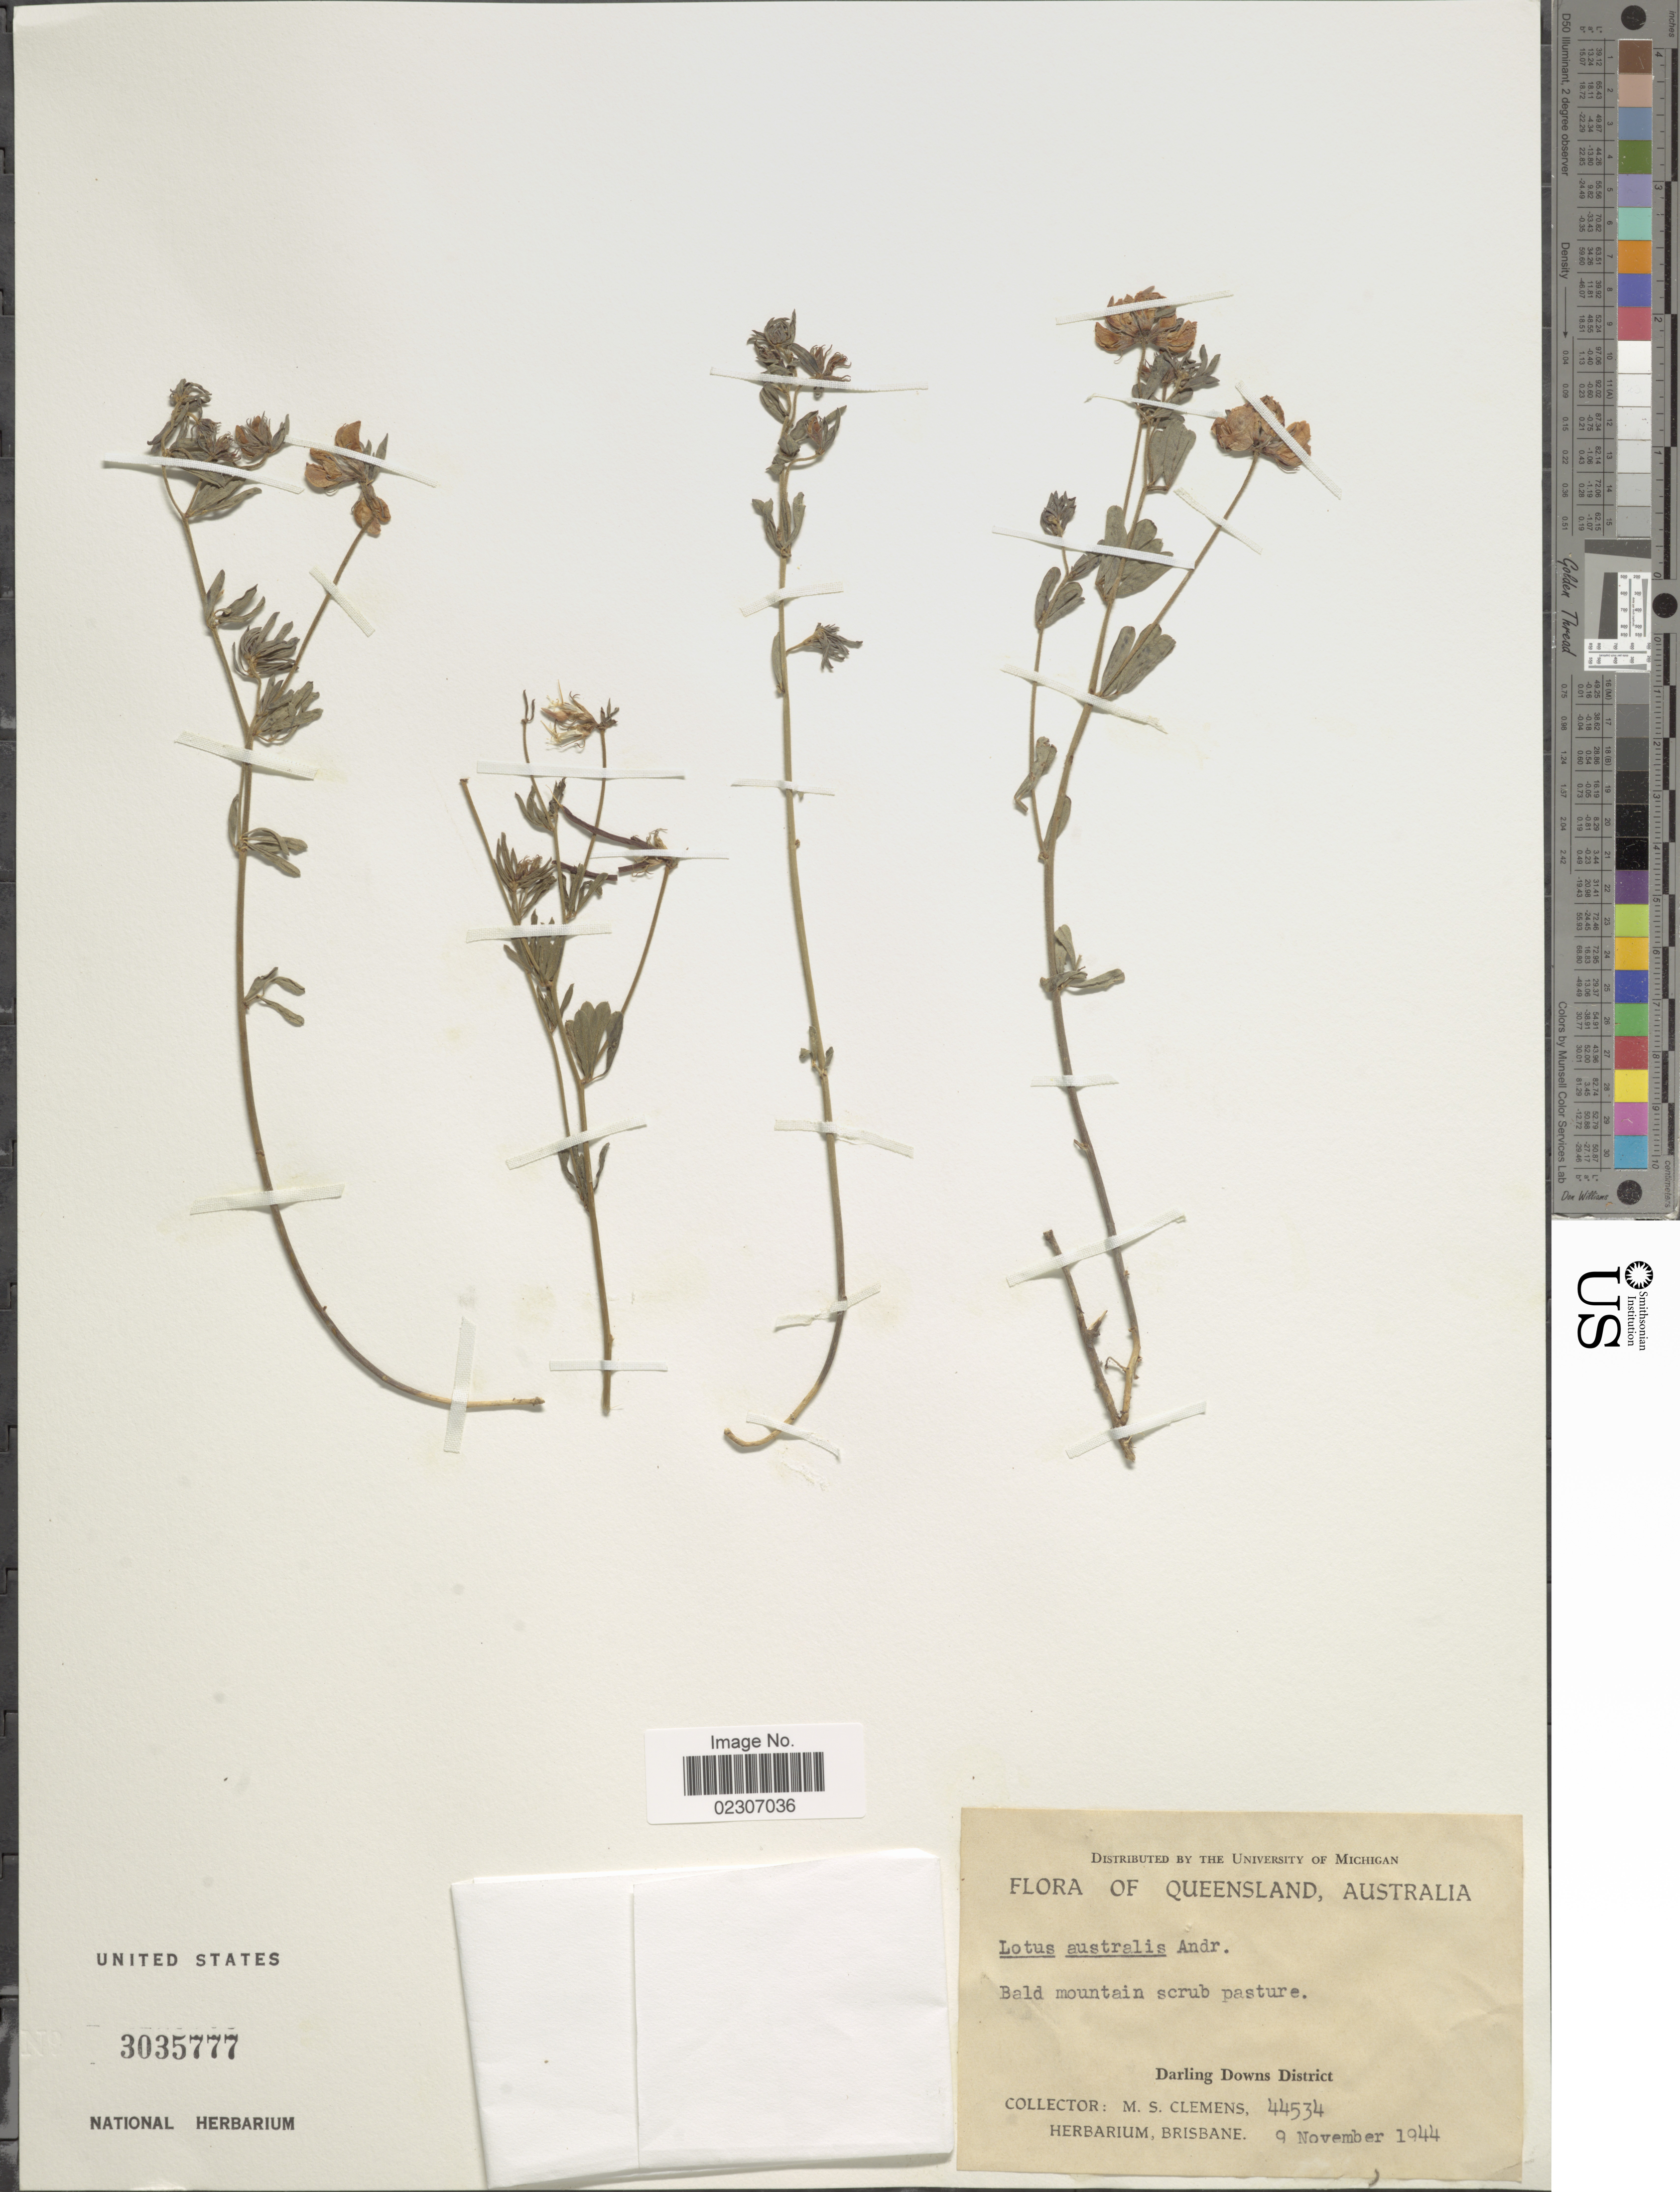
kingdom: Plantae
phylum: Tracheophyta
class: Magnoliopsida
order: Fabales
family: Fabaceae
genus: Lotus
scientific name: Lotus australis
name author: Andrews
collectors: M. S. Clemens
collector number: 44534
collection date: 1944-11-09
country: Australia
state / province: Queensland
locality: Bald mountain scrub pasture, Darling Downs District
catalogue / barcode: US 3035777